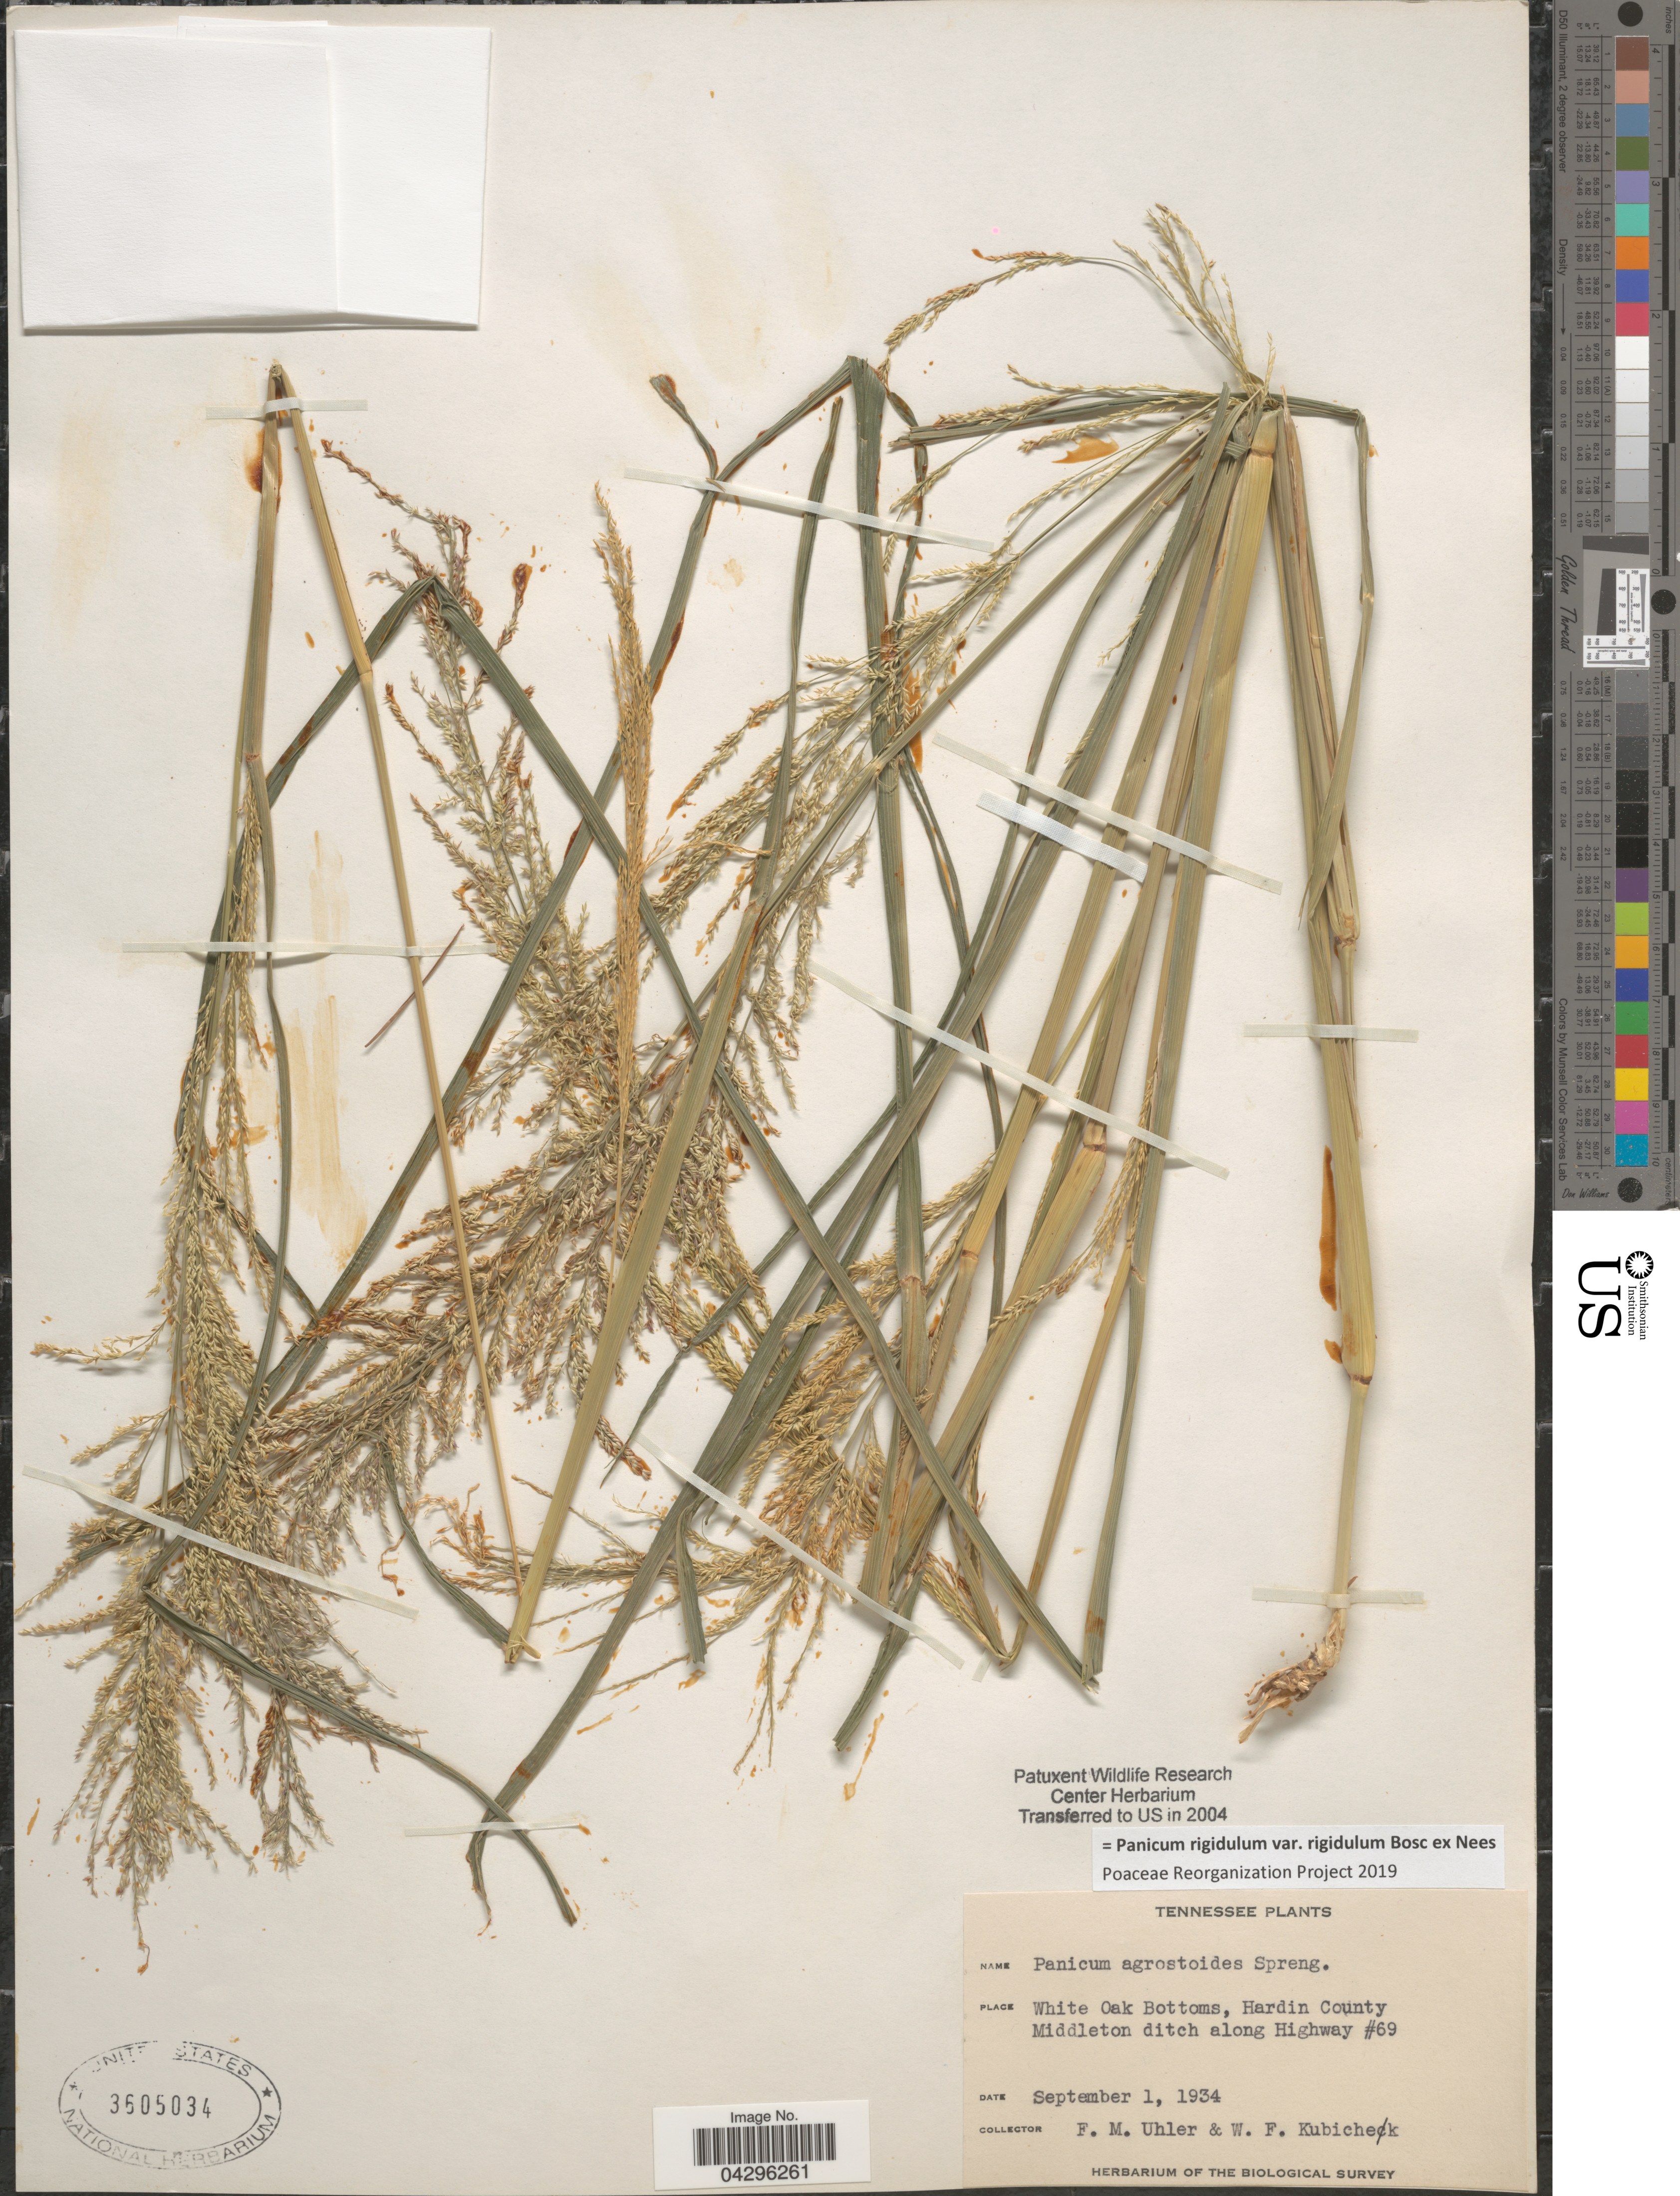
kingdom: Plantae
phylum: Tracheophyta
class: Liliopsida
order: Poales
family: Poaceae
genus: Panicum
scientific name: Panicum rigidulum var. rigidulum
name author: Bosc ex Nees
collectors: F. M. Uhler & W. Kubichek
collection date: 1934-09-01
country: United States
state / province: Tennessee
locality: White Oak Bottoms, Hardin County Middleton ditch along Highway #69. The Biological Survey.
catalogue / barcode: US 3605034